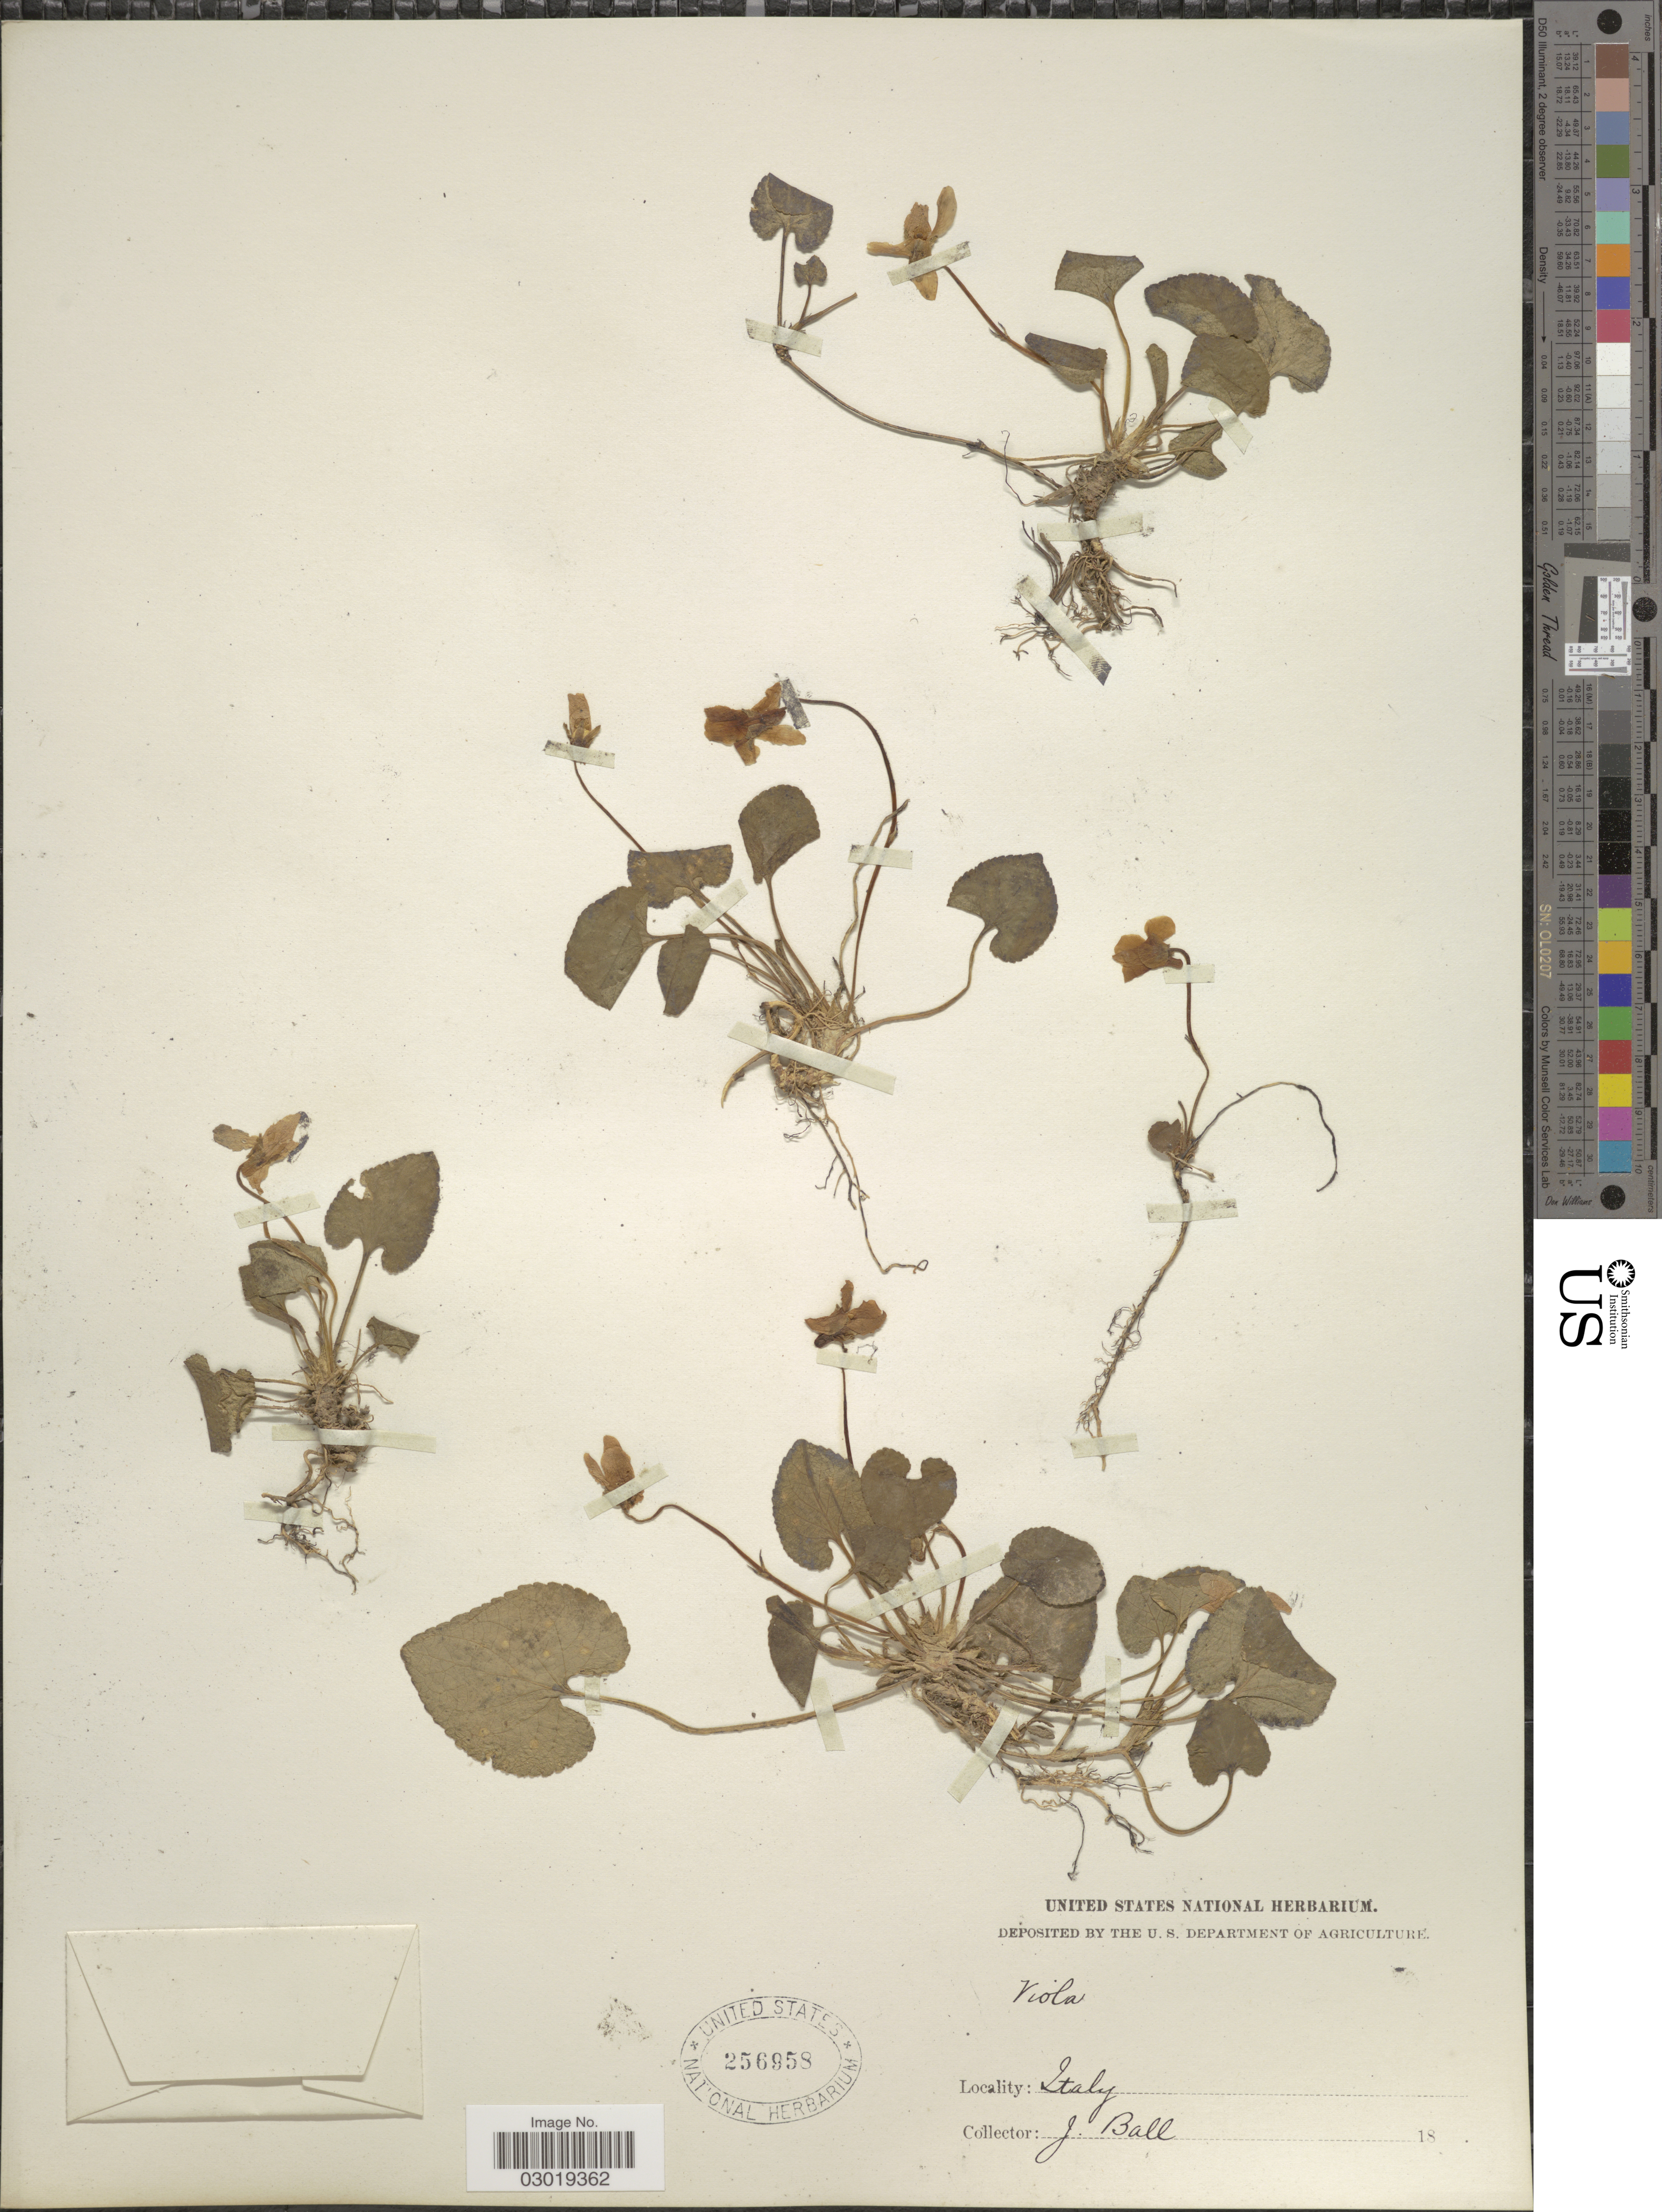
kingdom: Plantae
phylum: Tracheophyta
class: Magnoliopsida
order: Malpighiales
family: Violaceae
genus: Viola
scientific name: Viola sp.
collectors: J. Ball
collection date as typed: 18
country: Italy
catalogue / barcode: US 256958